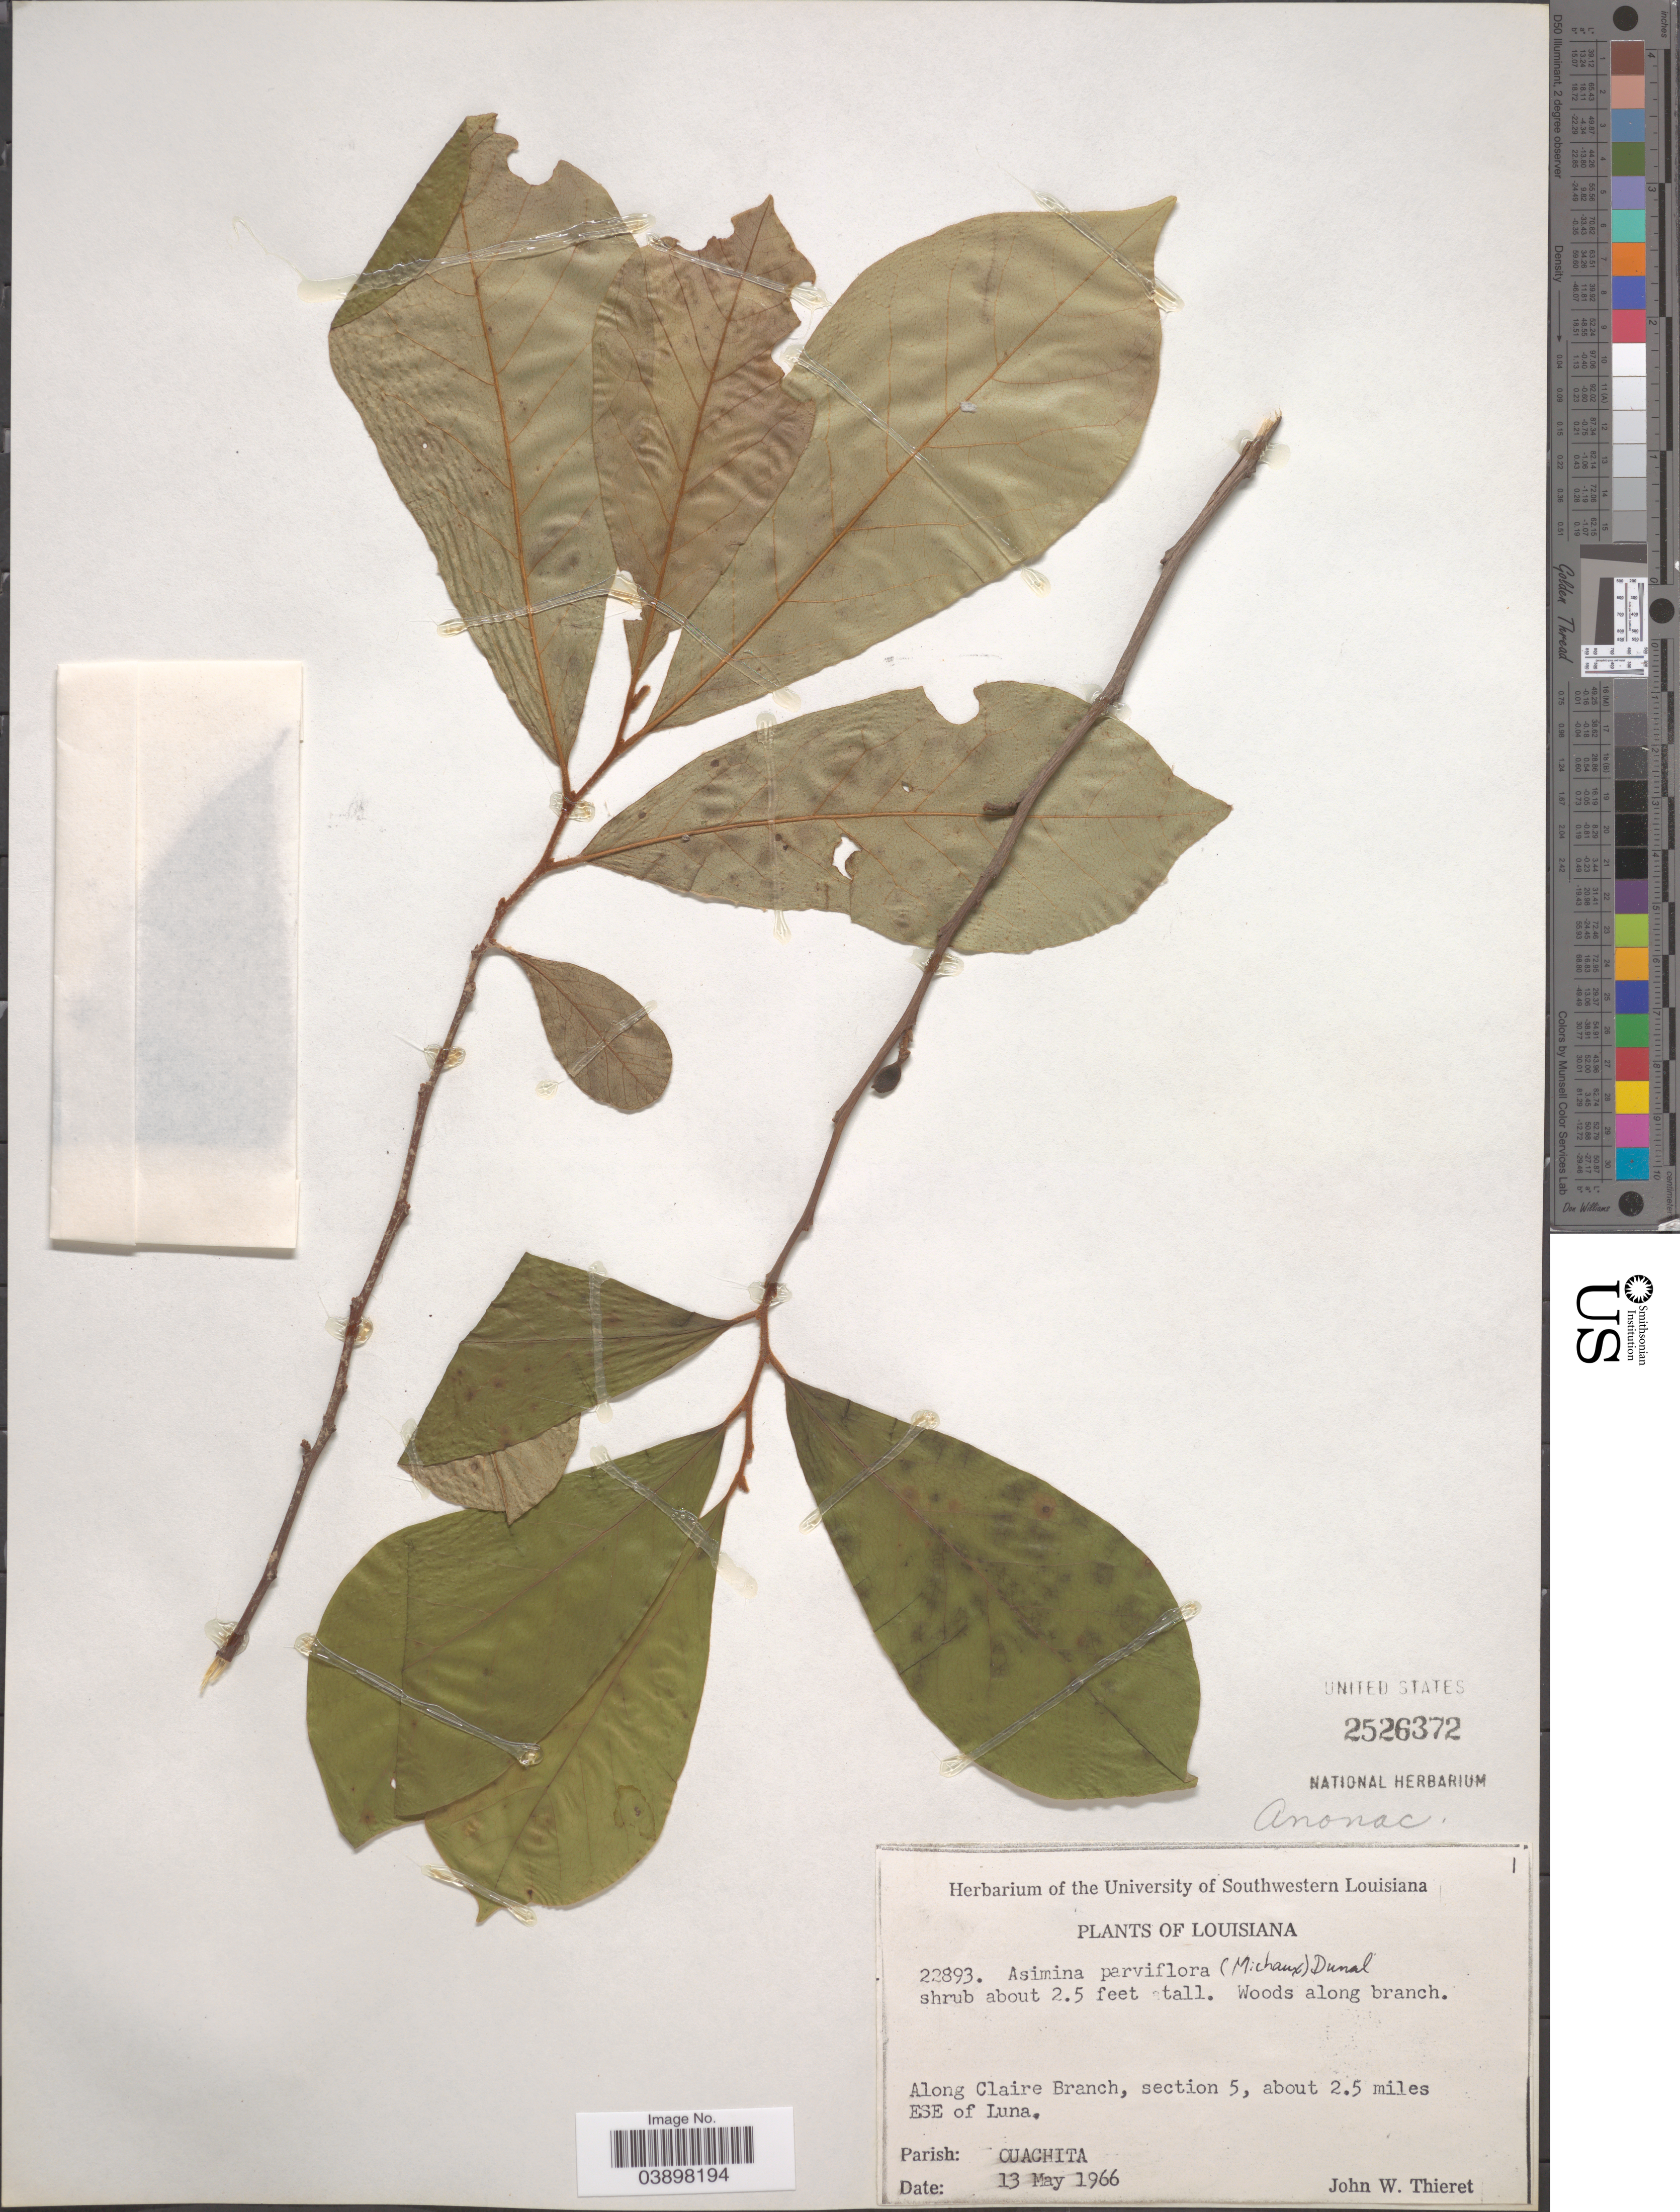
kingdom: Plantae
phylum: Tracheophyta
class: Magnoliopsida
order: Magnoliales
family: Annonaceae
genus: Asimina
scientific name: Asimina parviflora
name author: (Michx.) Dunal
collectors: J. W. Thieret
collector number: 22893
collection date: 1966-05-13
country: United States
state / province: Louisiana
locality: Along Claire Branch, section 5, about 2.5 miles ESE of Luna. Parish: Cuachita.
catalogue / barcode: US 2526372